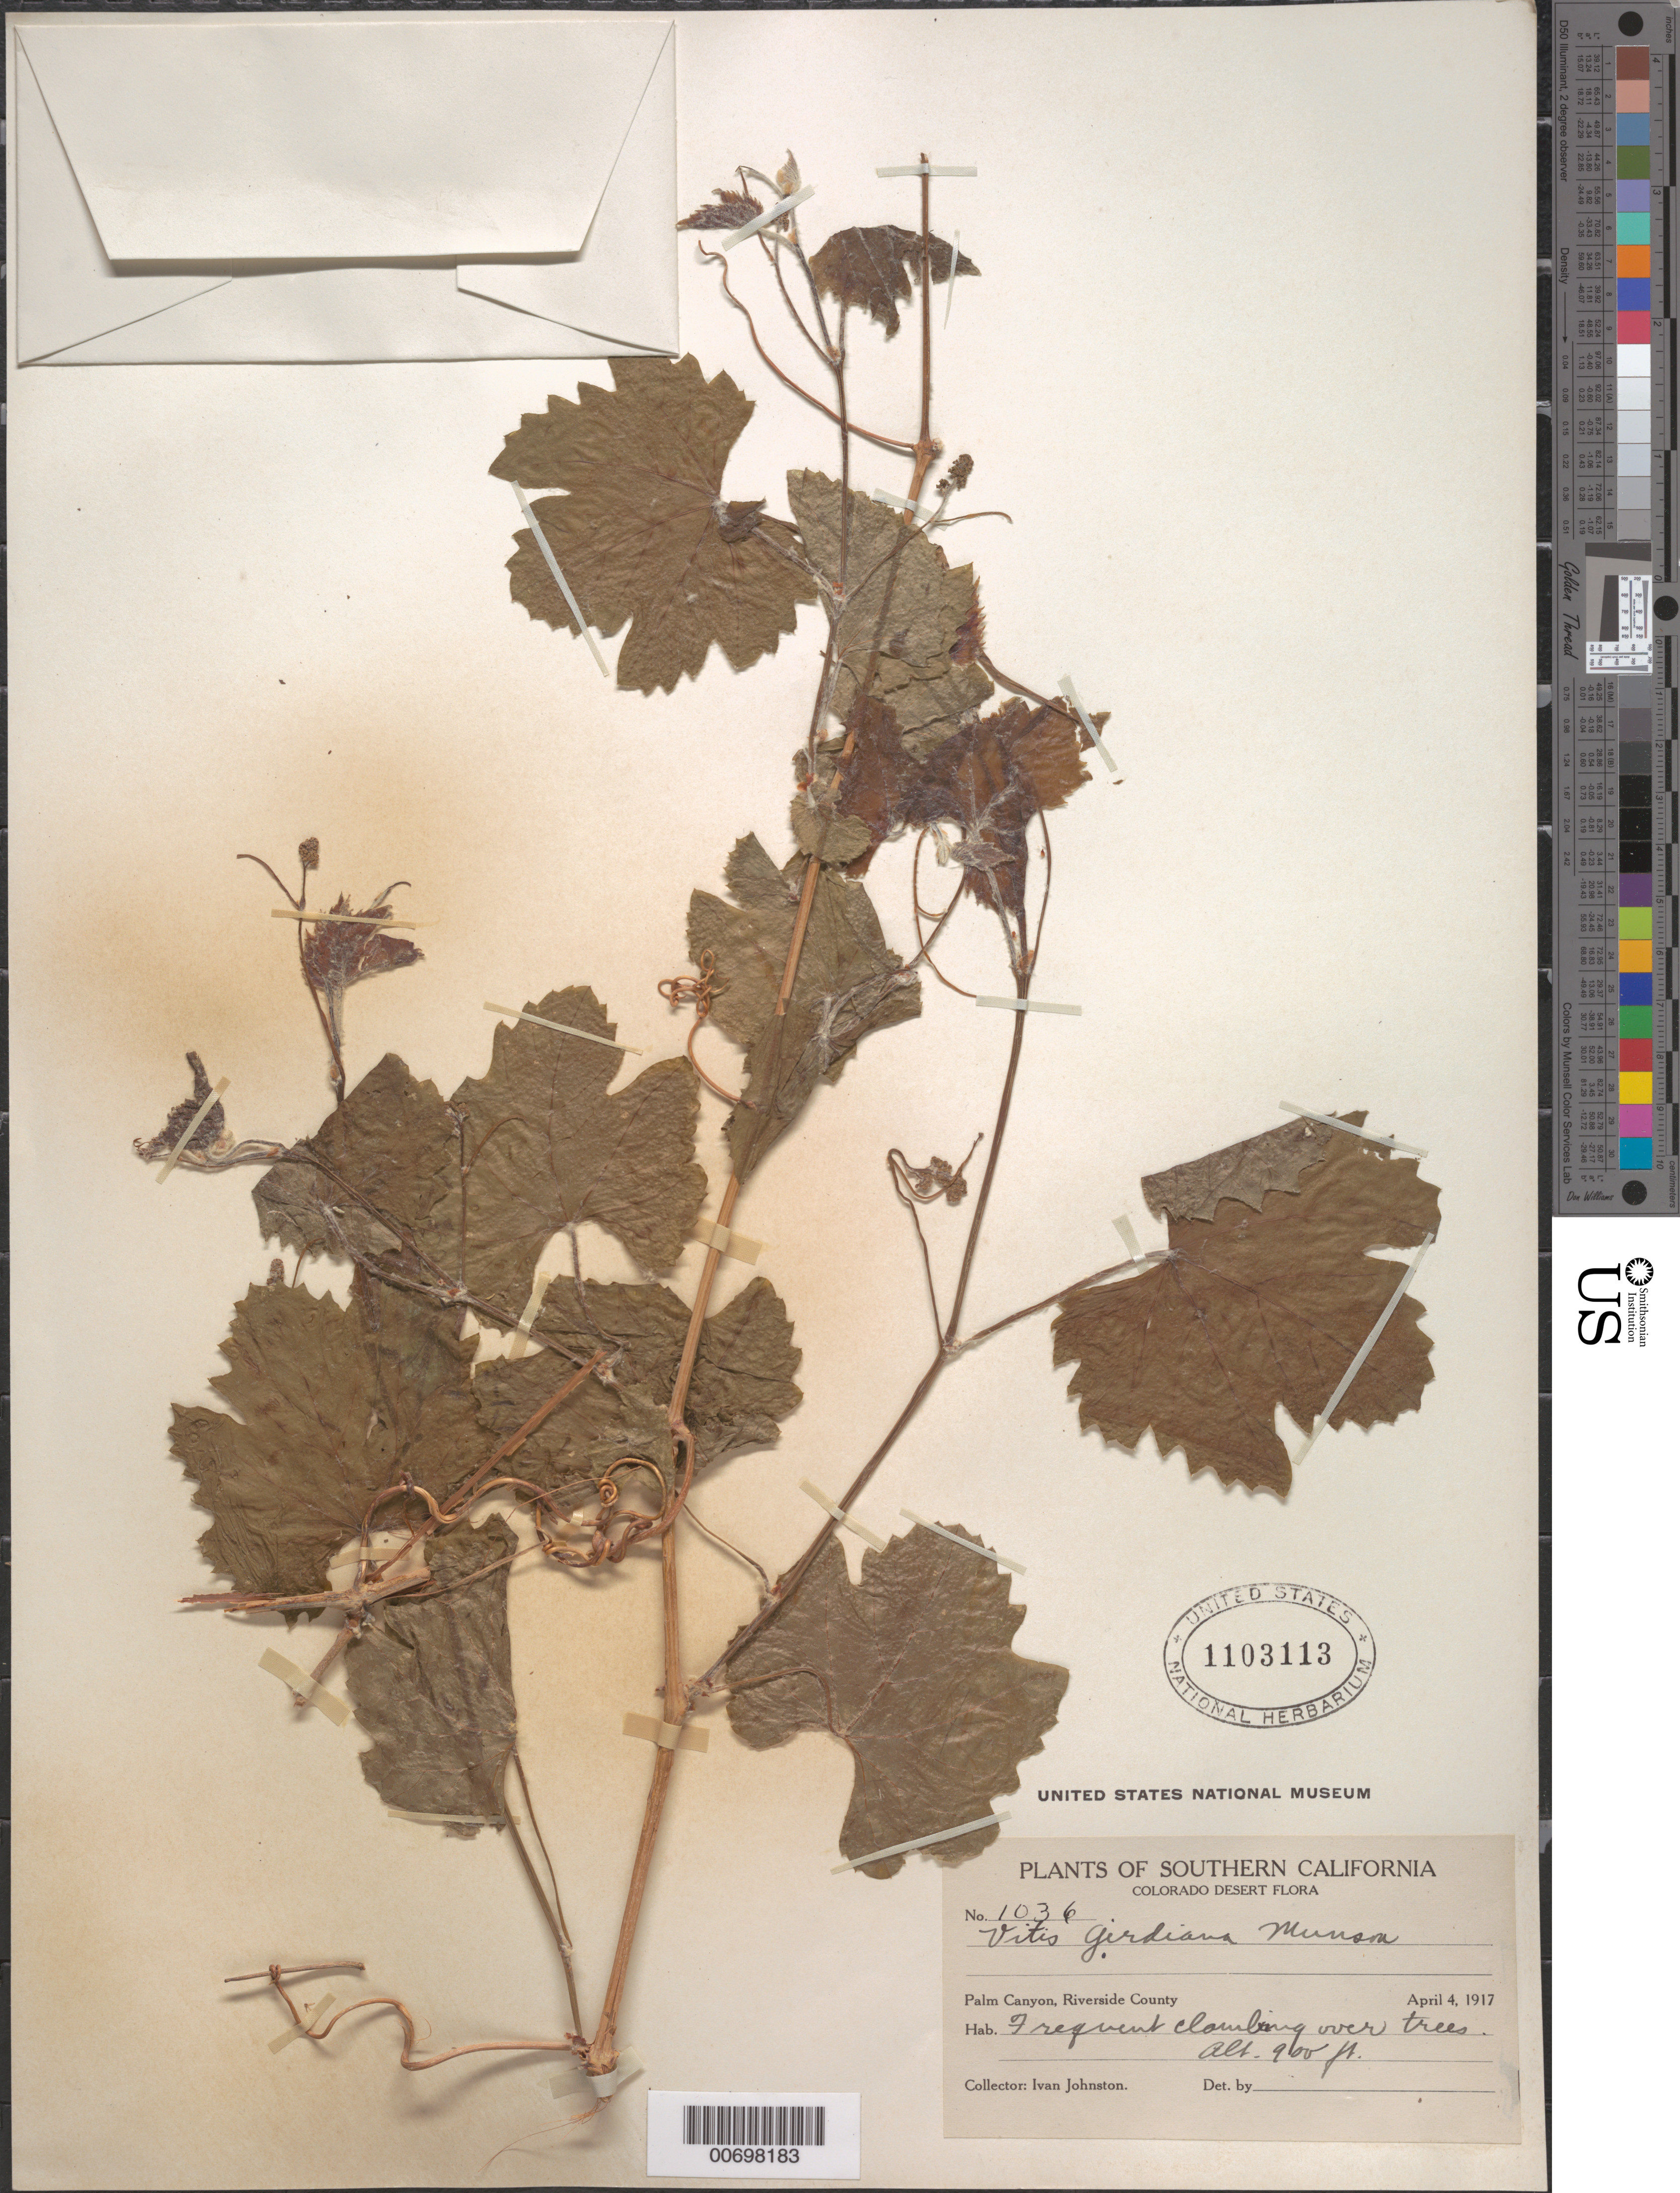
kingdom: Plantae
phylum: Tracheophyta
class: Magnoliopsida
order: Vitales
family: Vitaceae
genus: Vitis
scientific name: Vitis girdiana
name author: Munson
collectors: M. E. Jones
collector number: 1036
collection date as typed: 30 Aug 1930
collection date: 1930-08-30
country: United States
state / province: California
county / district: Riverside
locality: San Jacinto Mountains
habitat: Frequent climbing over trees.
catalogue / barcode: US 1103113